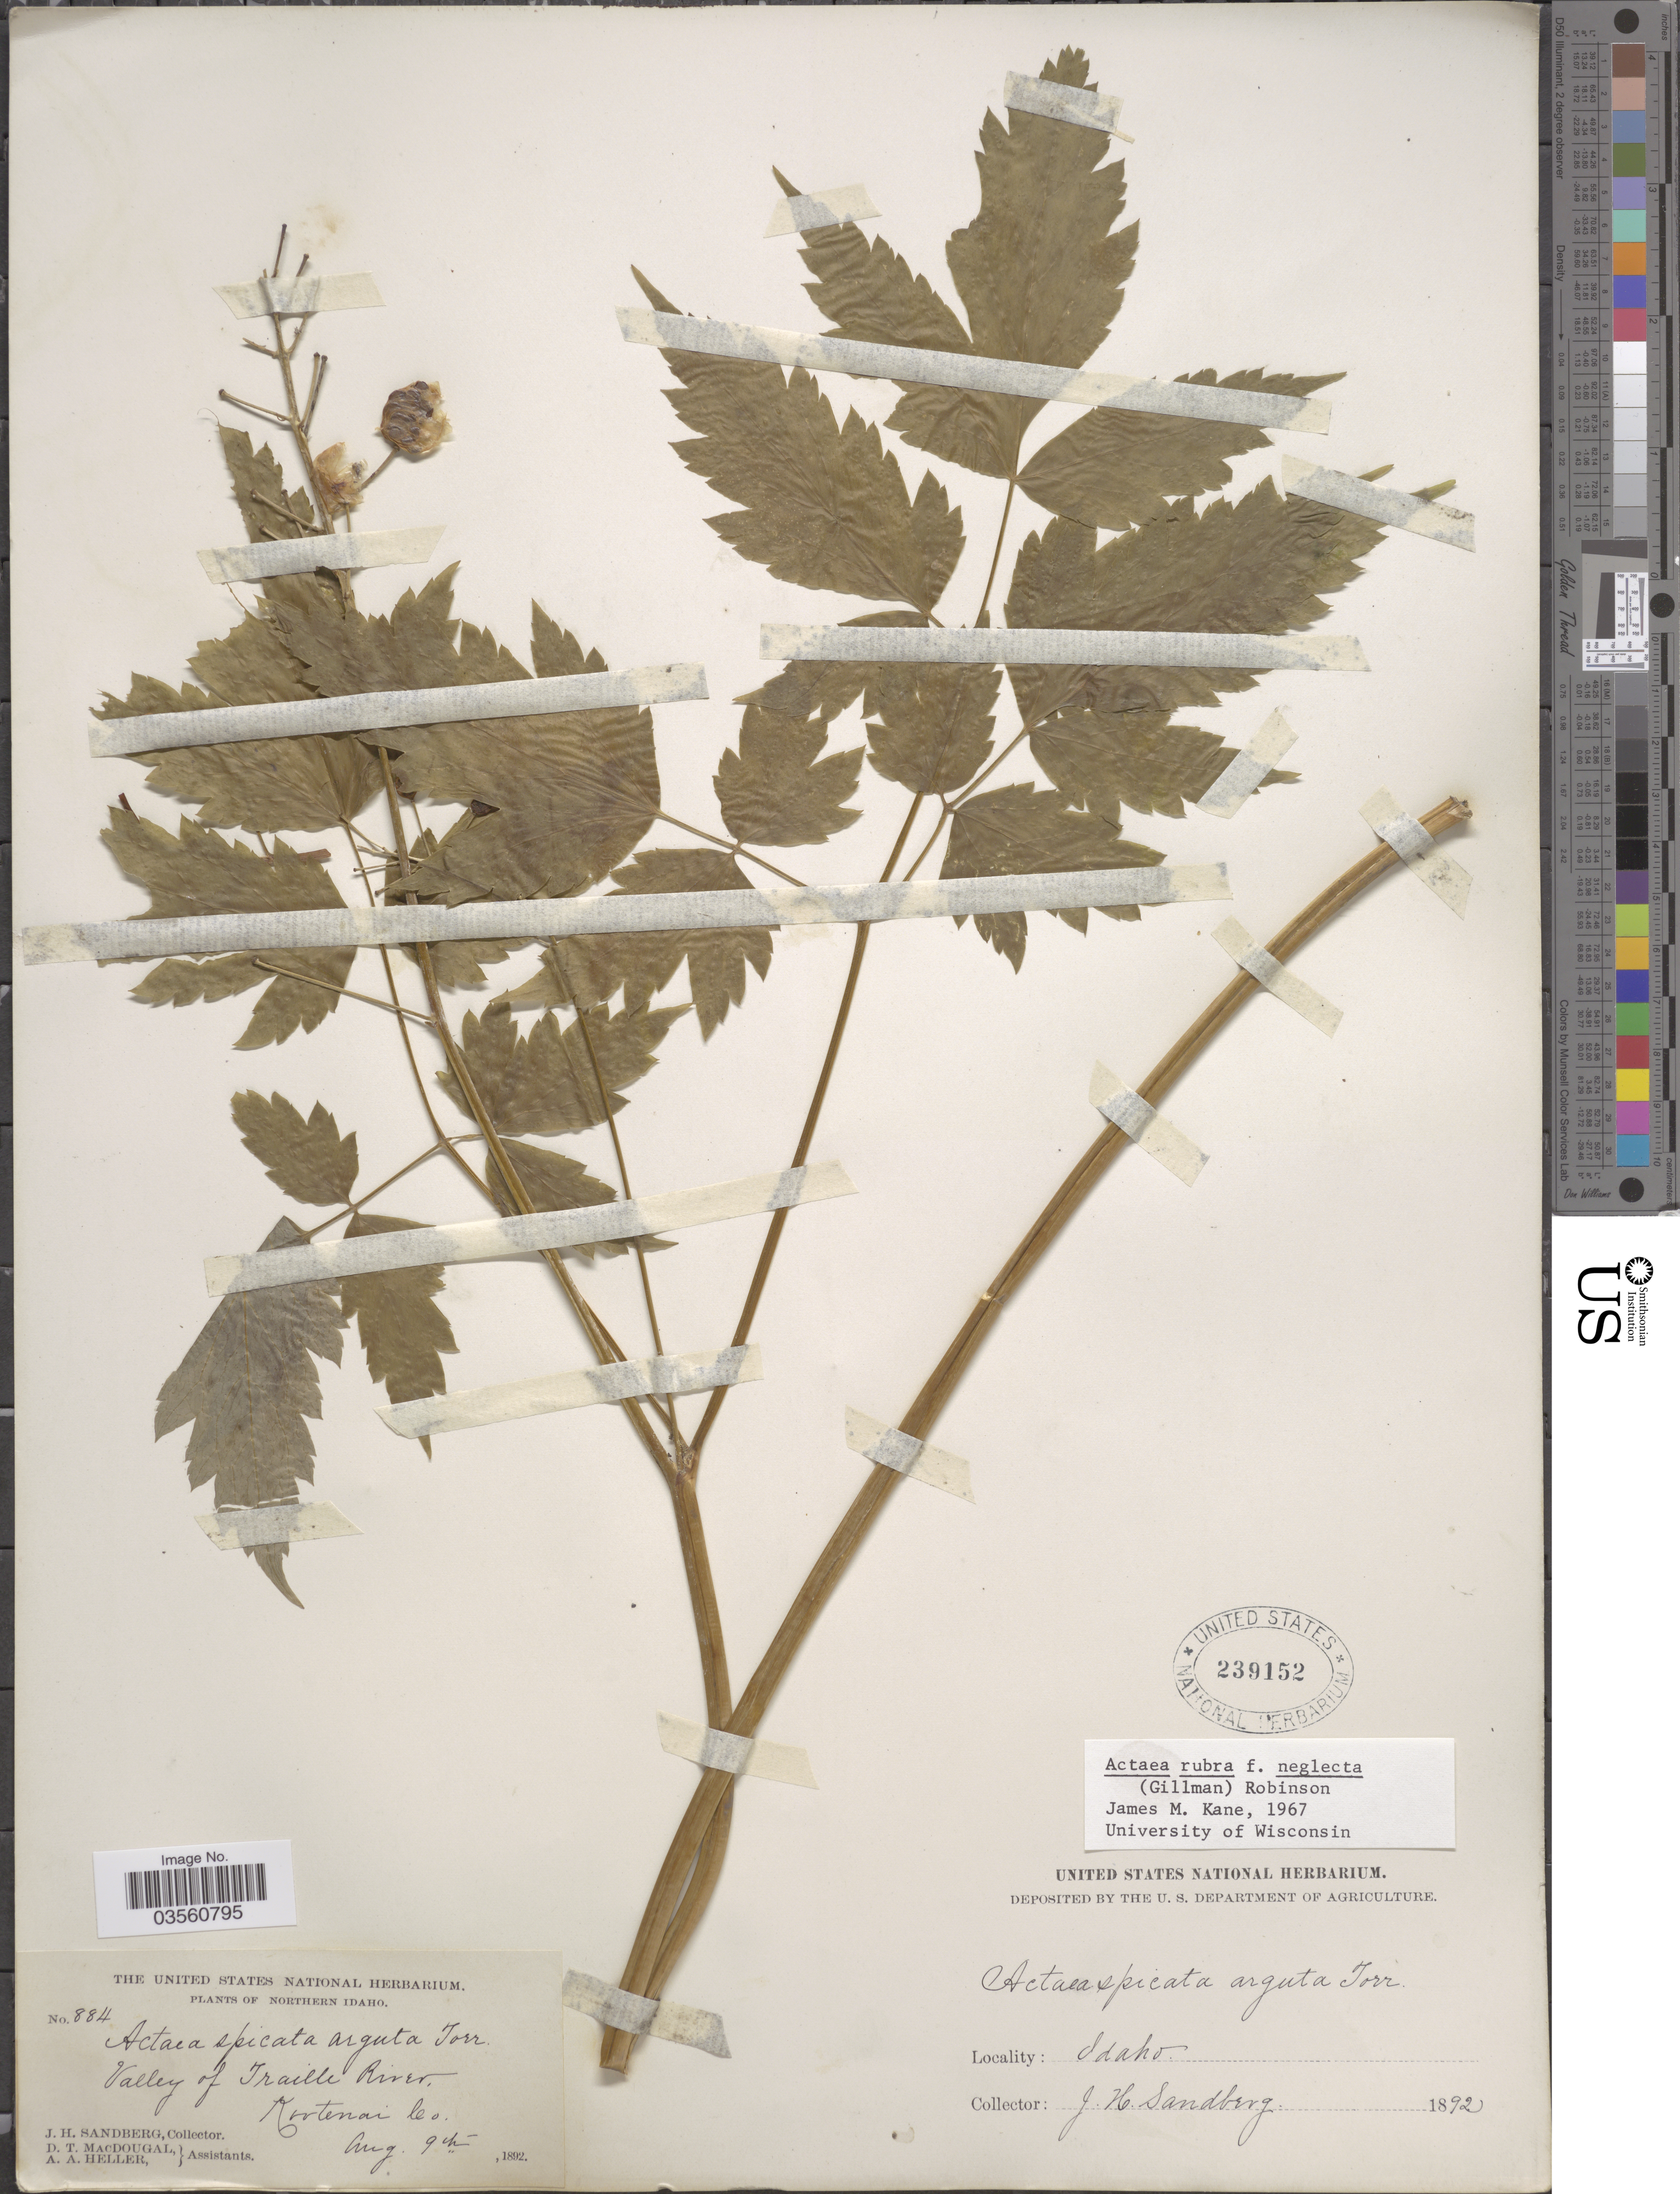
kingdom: Plantae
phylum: Tracheophyta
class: Magnoliopsida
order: Ranunculales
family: Ranunculaceae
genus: Actaea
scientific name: Actaea rubra f. neglecta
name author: (Gillman) B.L. Rob.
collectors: J. H. Sandberg, D. T. MacDougal & A. A. Heller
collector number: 884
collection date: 1892-08-09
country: United States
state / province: Idaho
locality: Northern Idaho. Valley of Traille River, Kootenai Co.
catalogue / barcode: US 239152